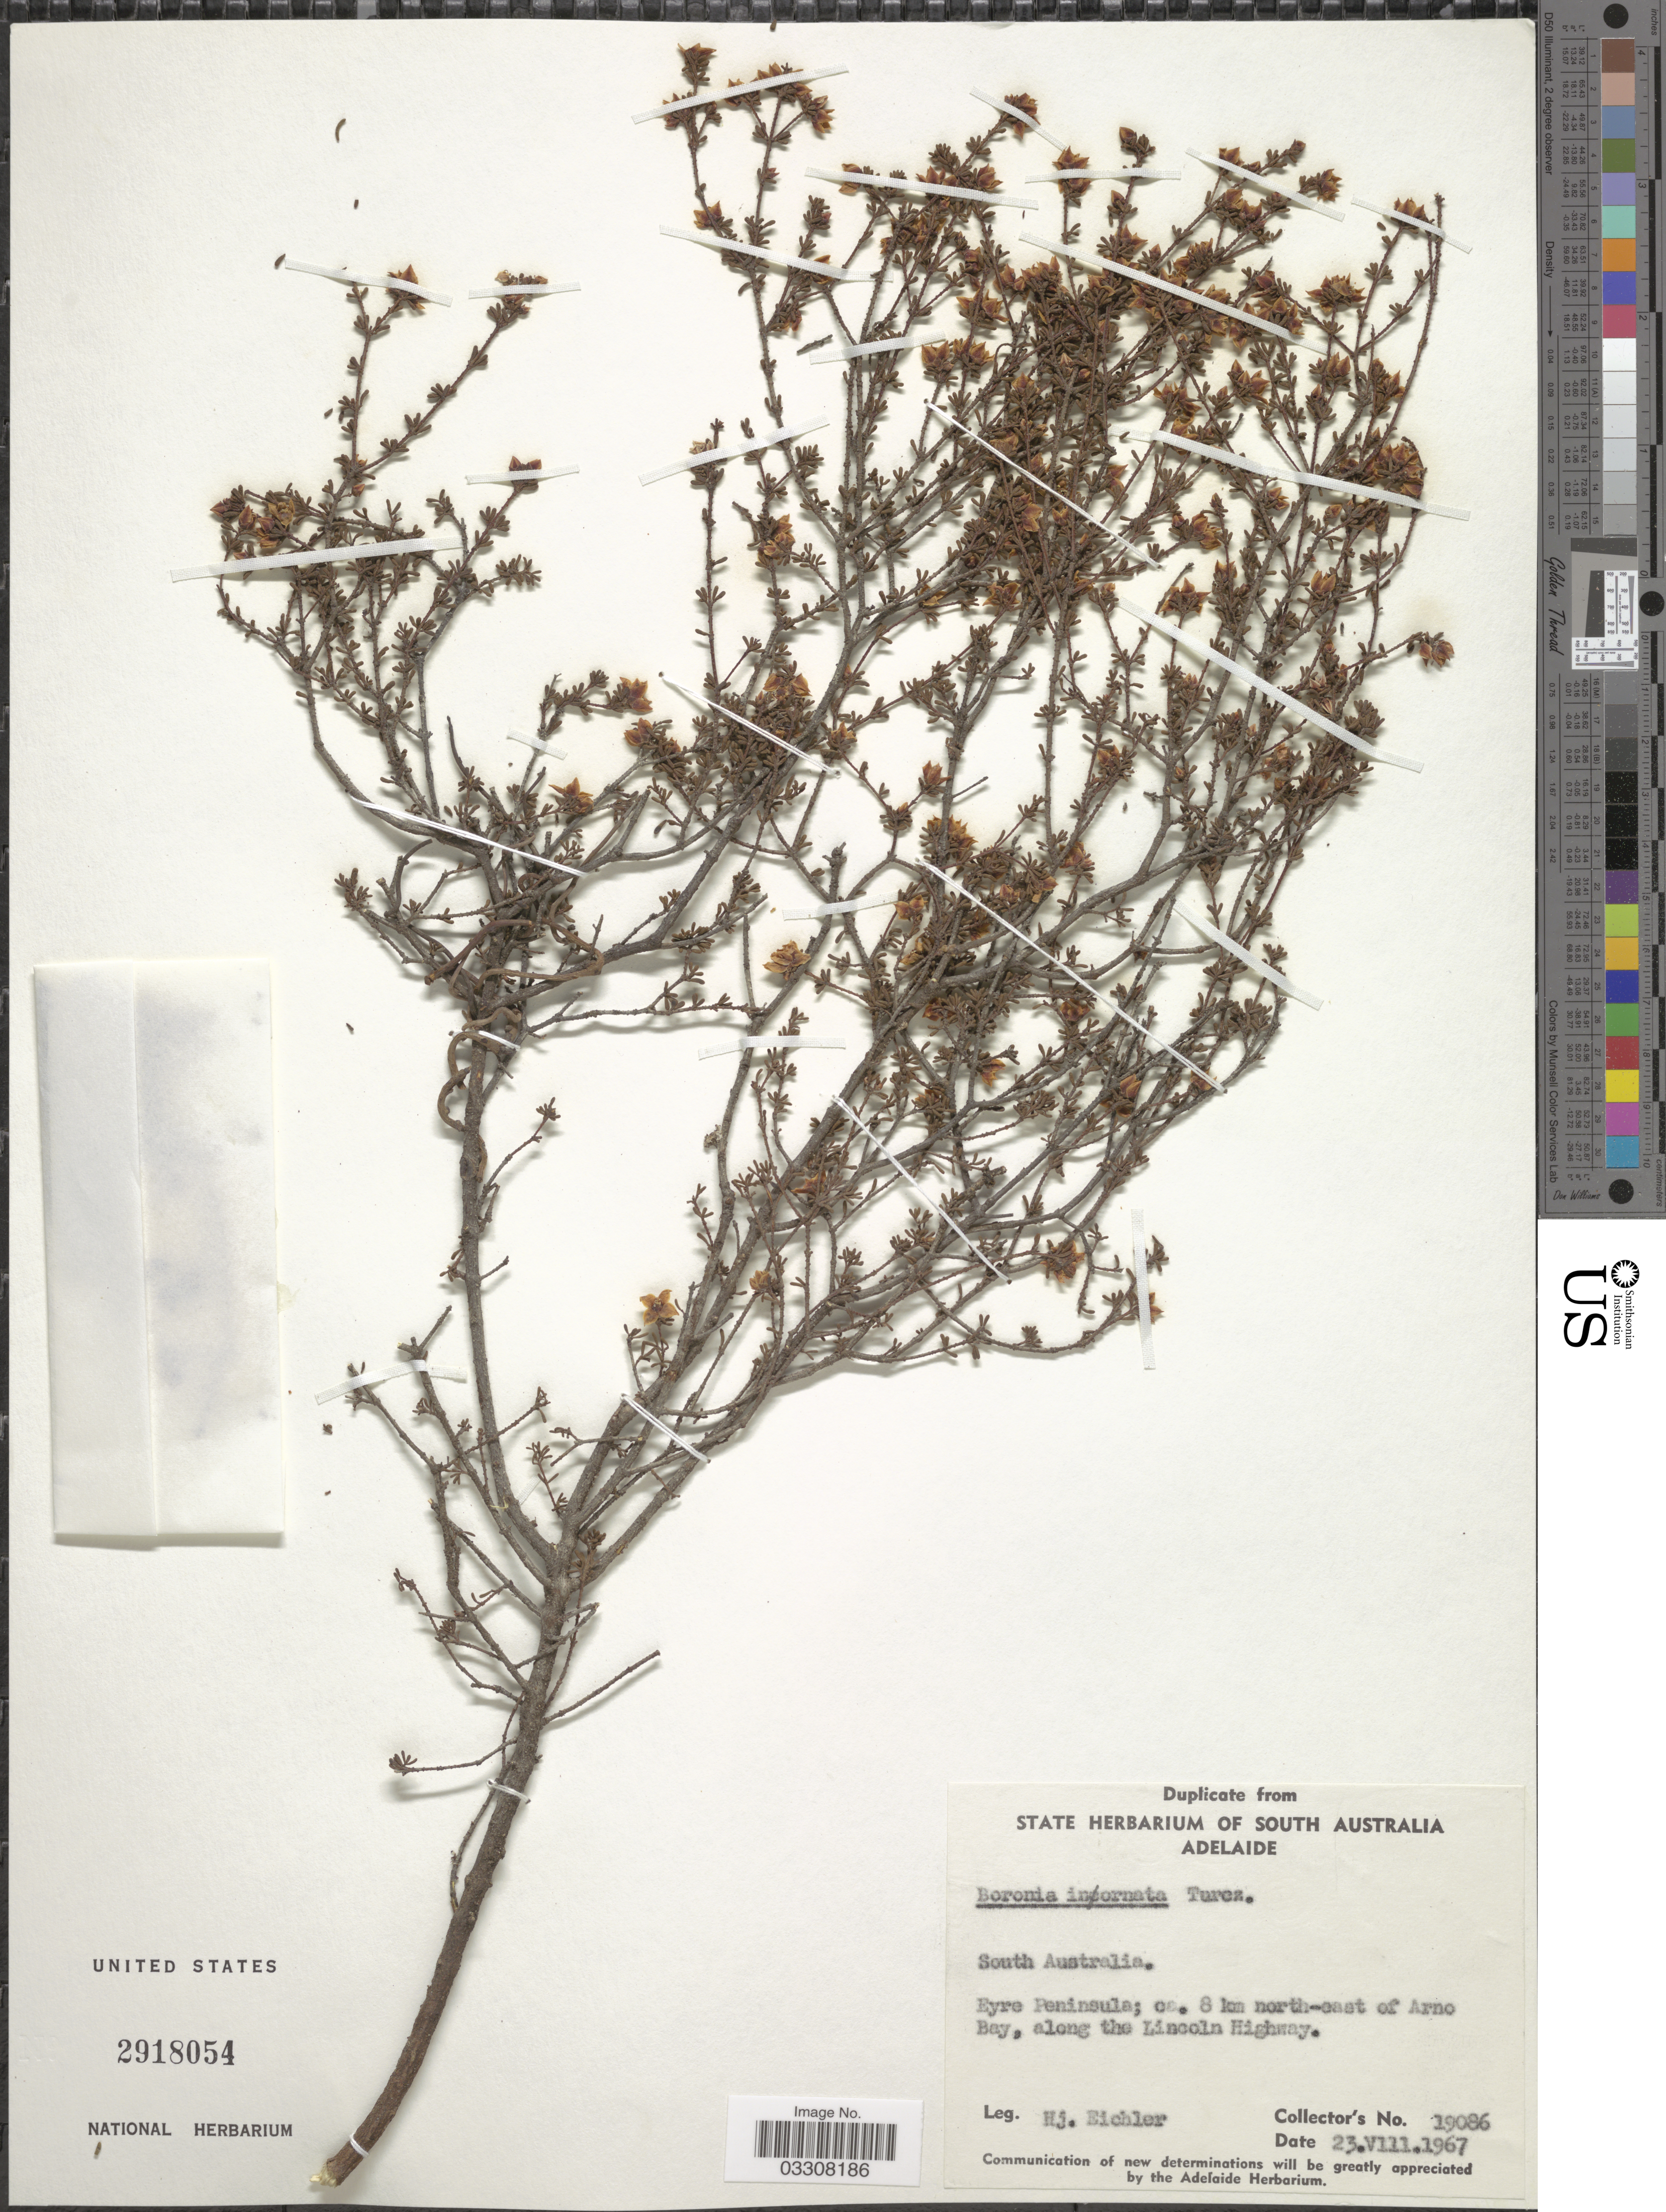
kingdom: Plantae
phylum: Tracheophyta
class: Magnoliopsida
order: Sapindales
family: Rutaceae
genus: Boronia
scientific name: Boronia inornata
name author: Turcz.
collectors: H. Eichler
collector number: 19086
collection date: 1967-08-23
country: Australia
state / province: South Australia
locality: Eyre Peninsula; ca. 8 km north-east of Arno Bay, along the Lincoln Highway.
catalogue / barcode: US 2918054